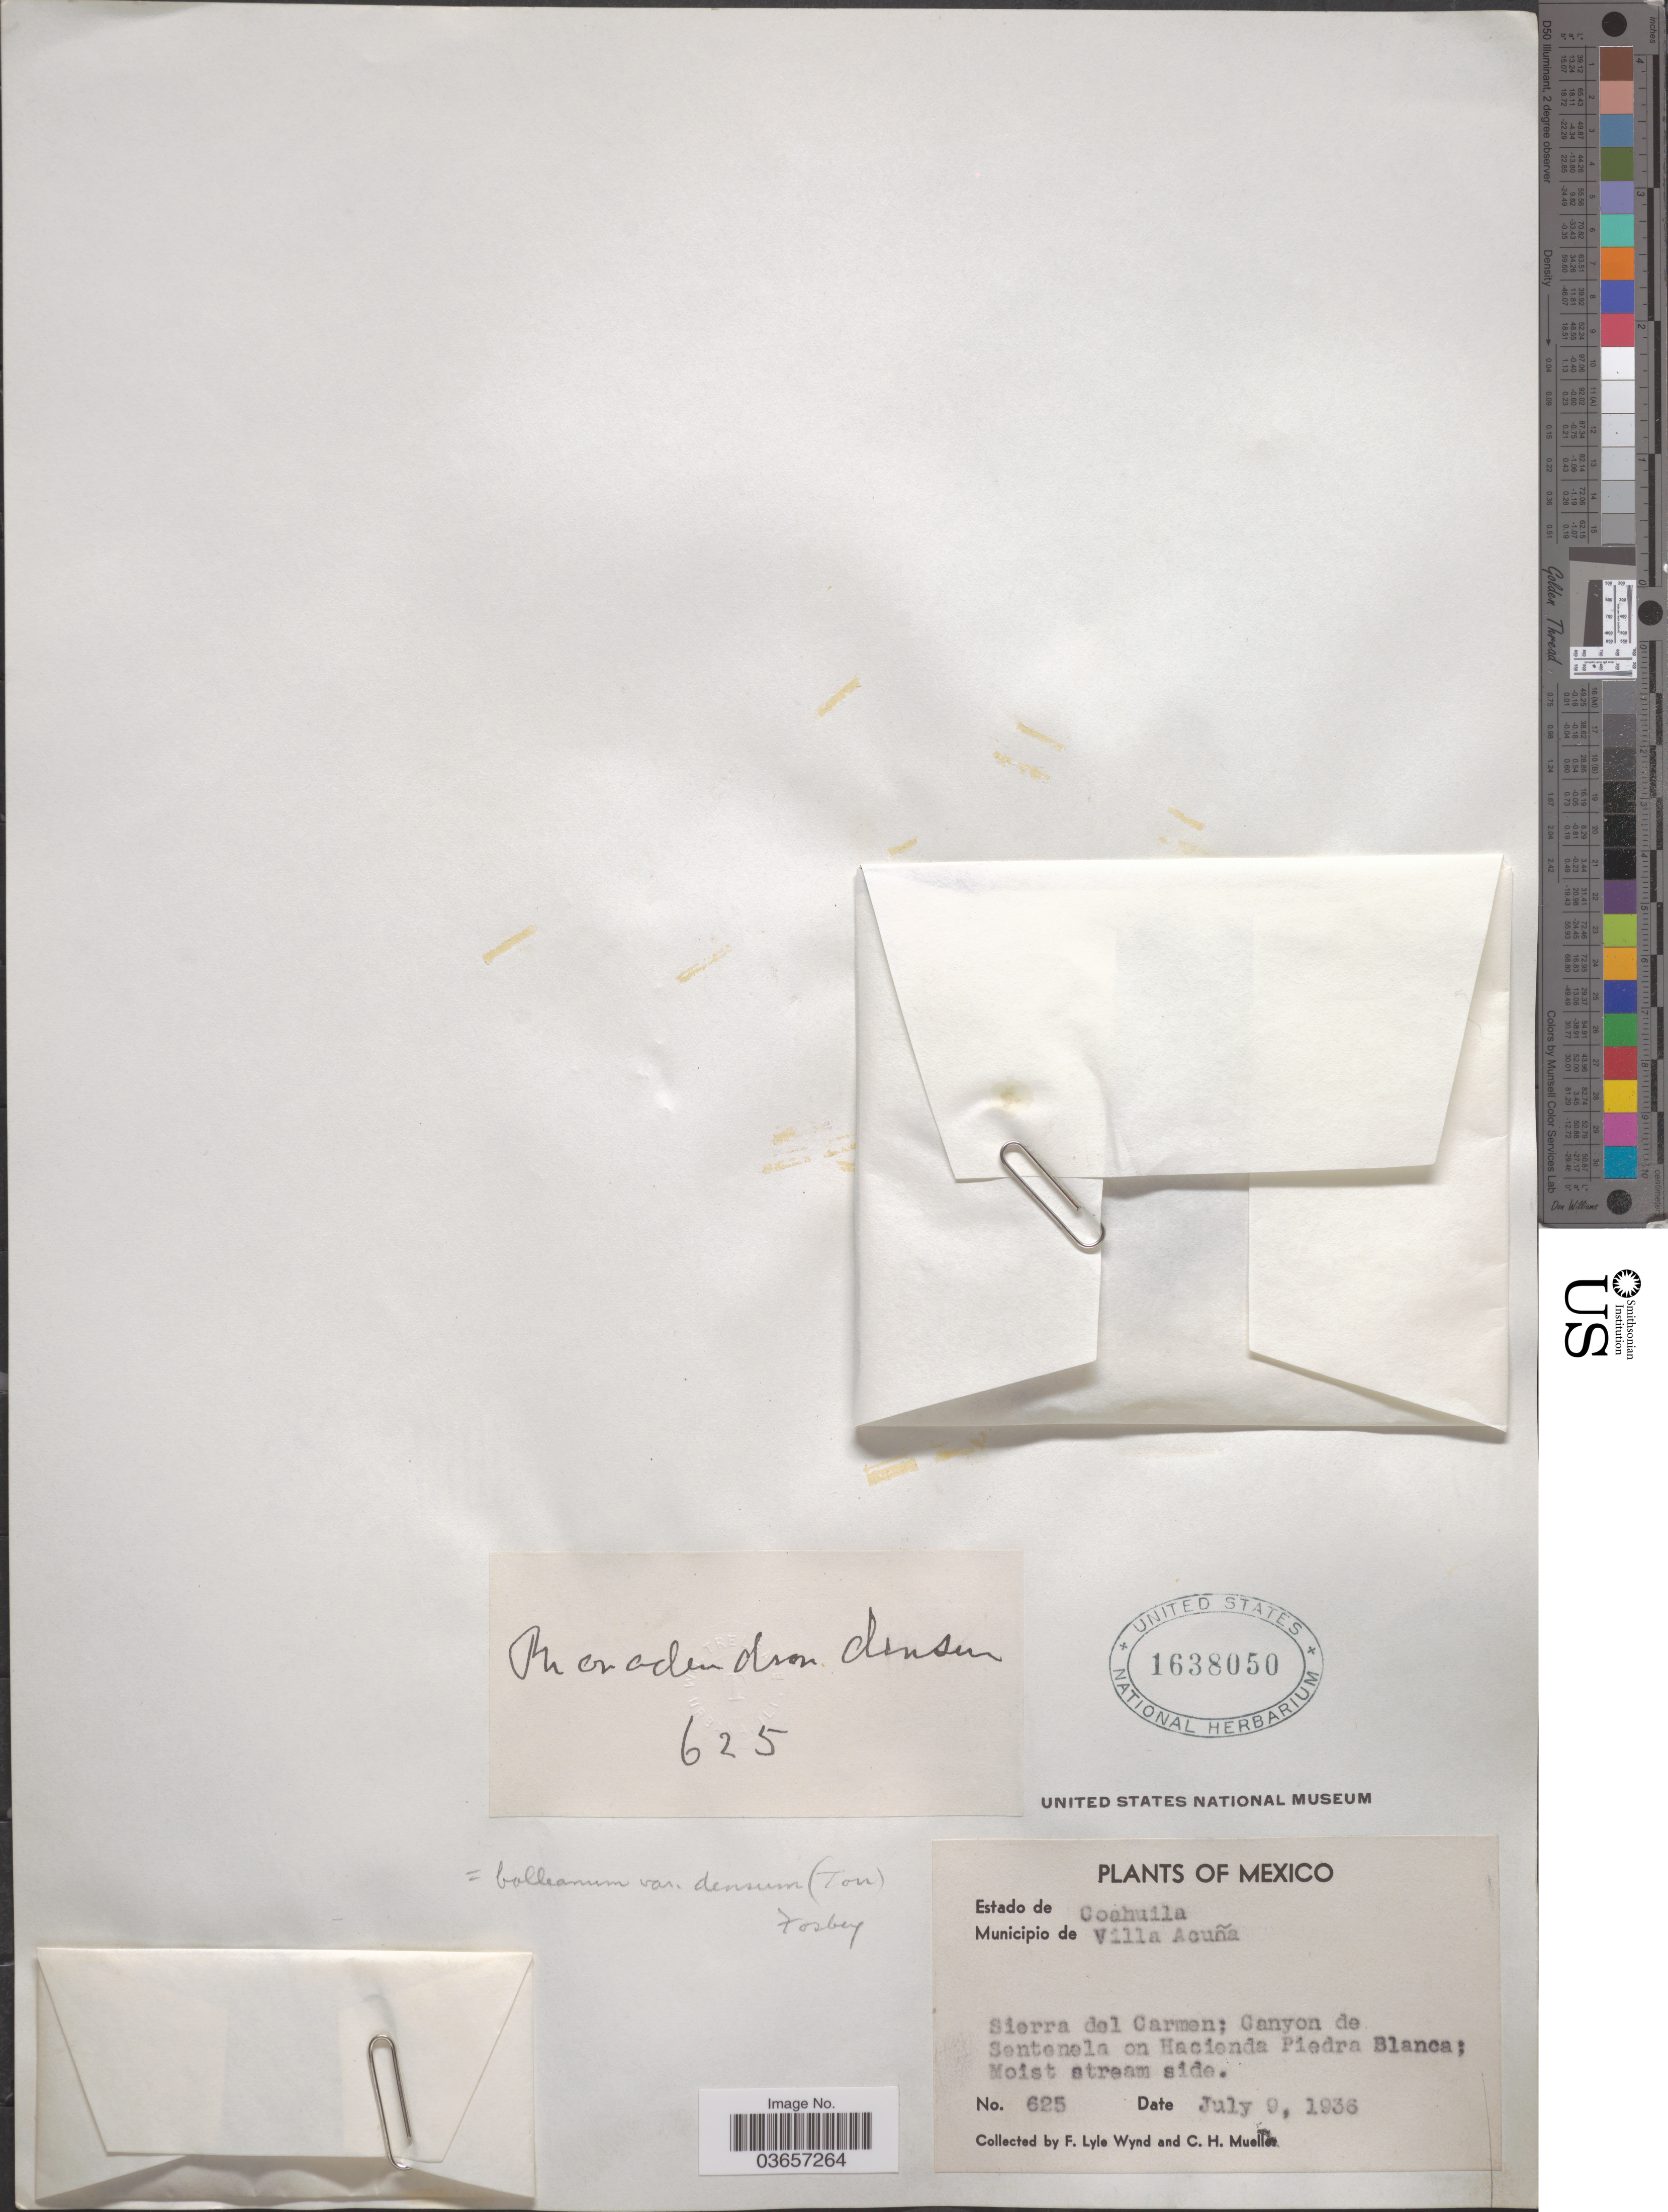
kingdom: Plantae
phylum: Tracheophyta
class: Magnoliopsida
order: Santalales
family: Viscaceae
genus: Phoradendron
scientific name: Phoradendron bolleanum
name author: (Seem.) Eichler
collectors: F. L. Wynd & C. H. Mueller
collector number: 625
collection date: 1936-07-09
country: Mexico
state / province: Coahuila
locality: Municipio de Villa Acuña. Sierra del Carmen; Canyon de Sentenela on Hacienda Piedra Blanca.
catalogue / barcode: US 1638050